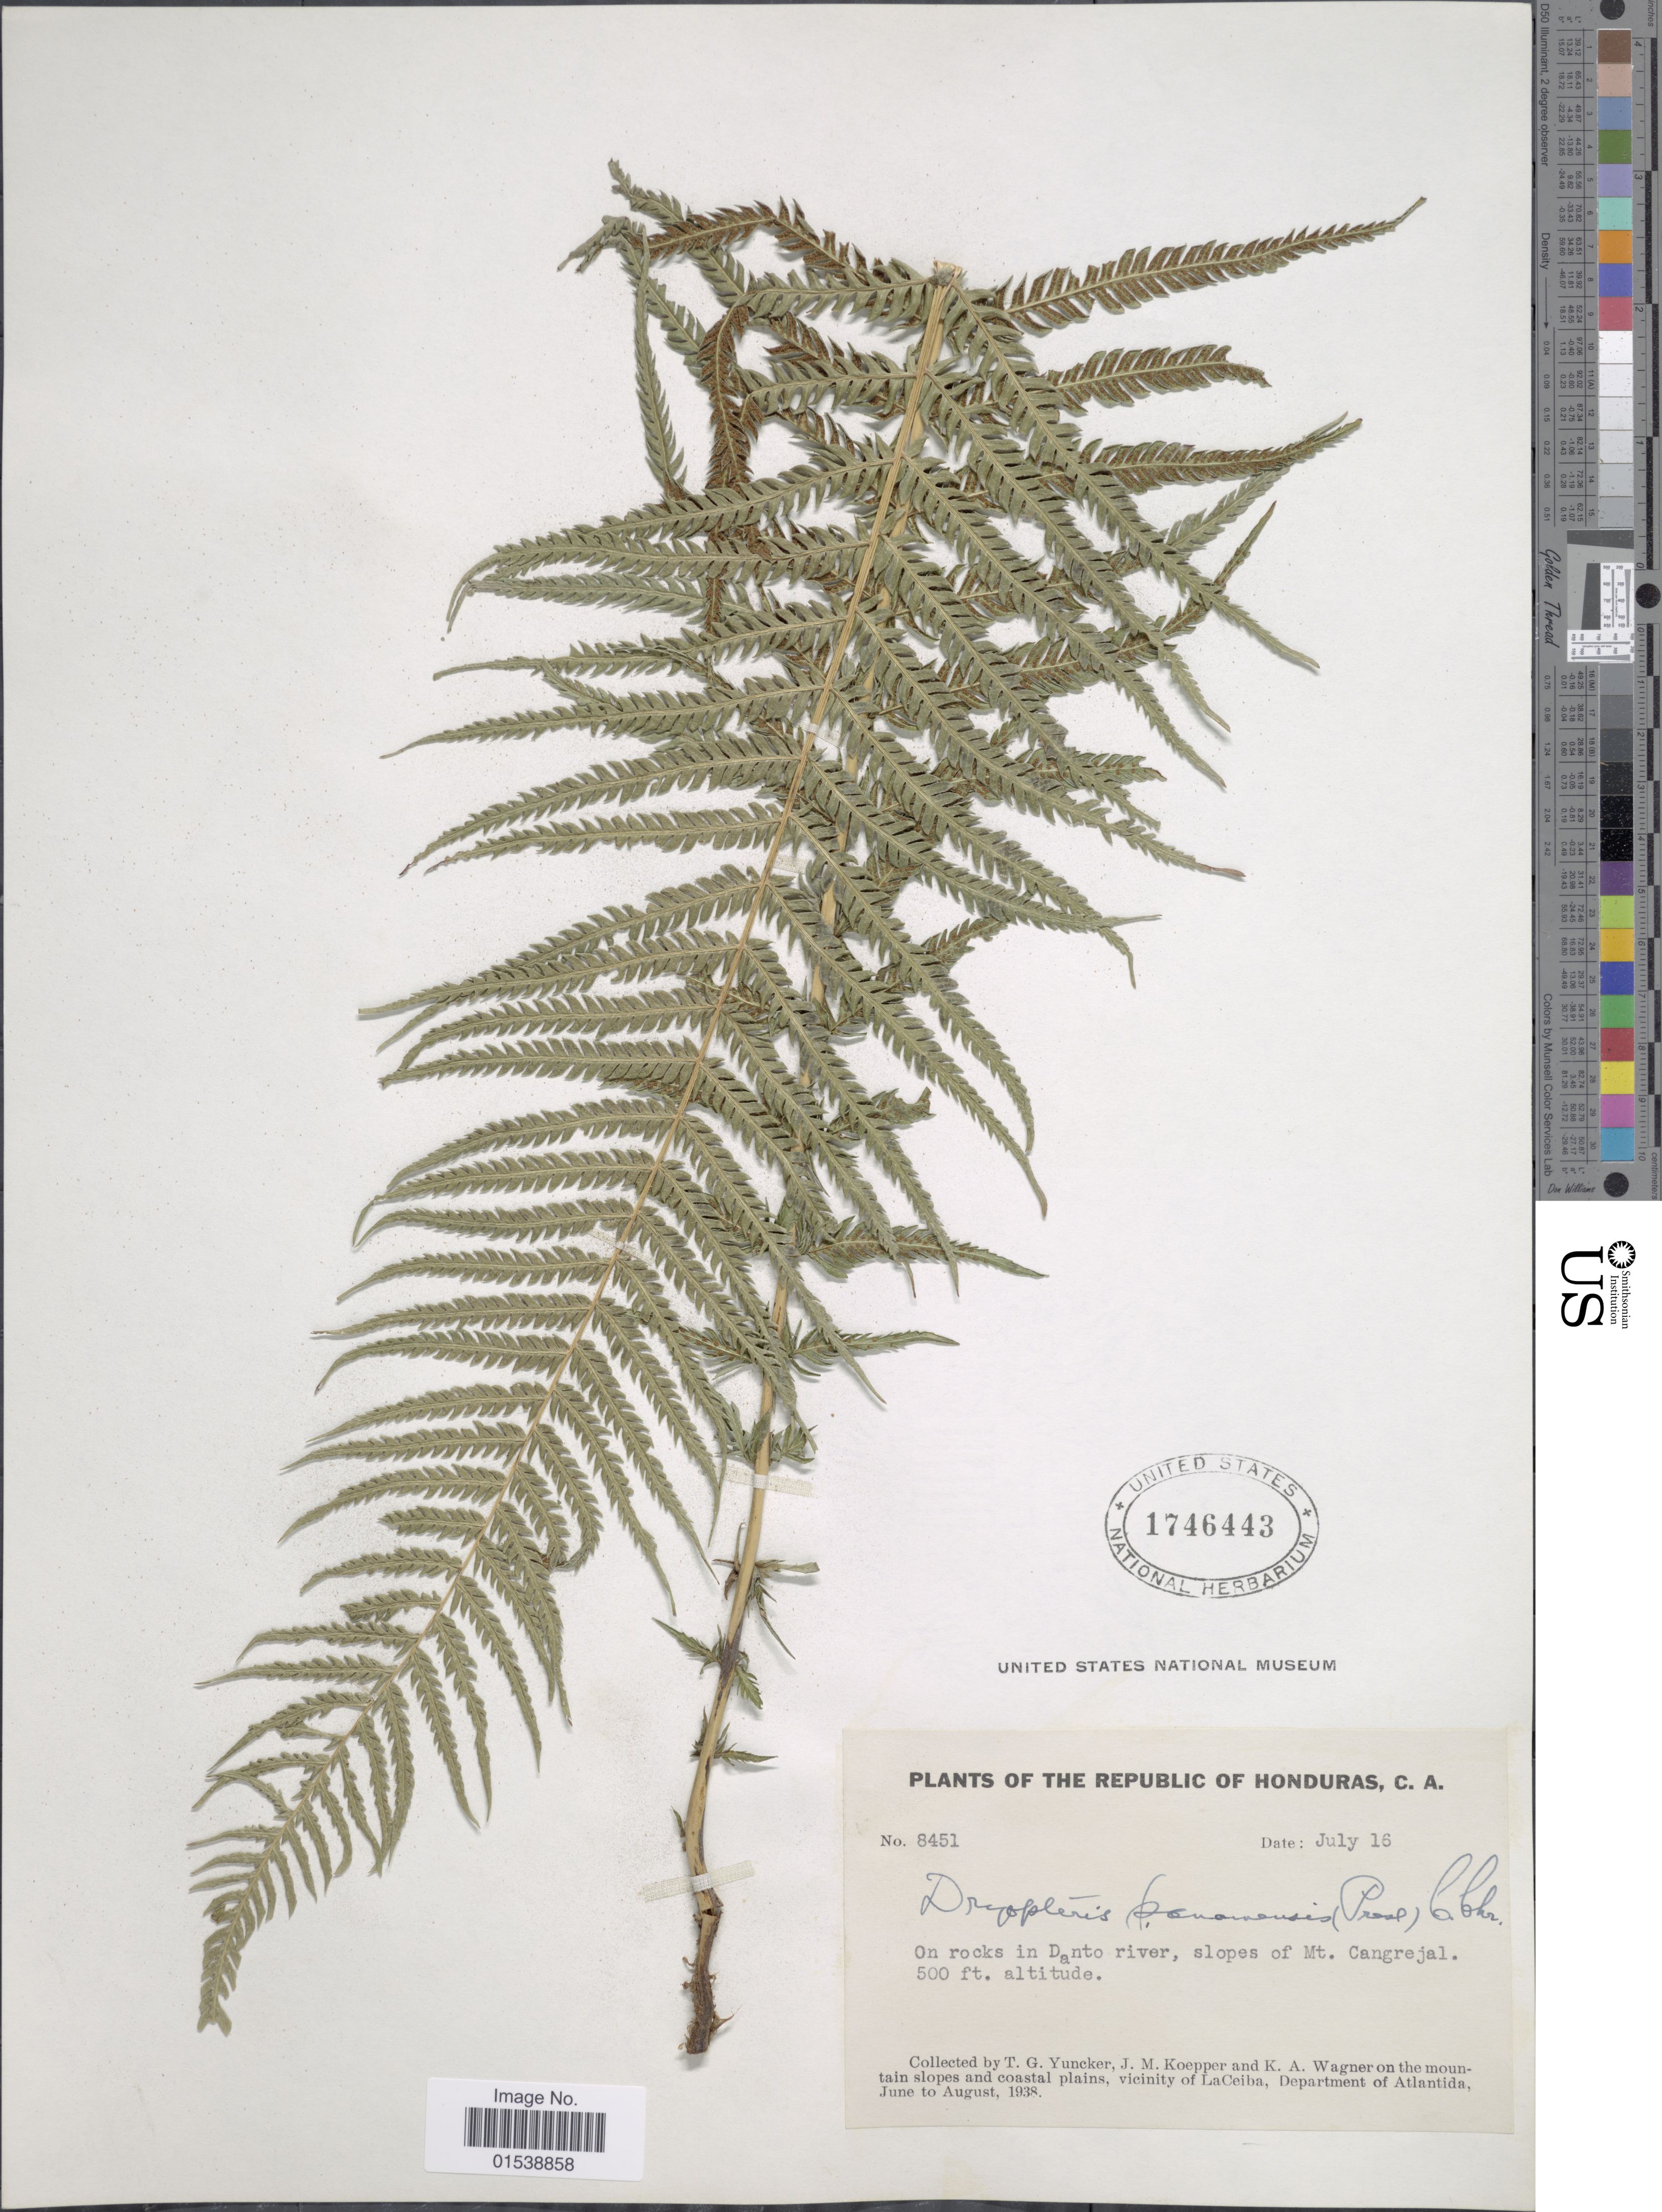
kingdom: Plantae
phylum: Tracheophyta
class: Polypodiopsida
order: Polypodiales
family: Thelypteridaceae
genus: Amauropelta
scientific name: Amauropelta resinifera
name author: (Desv.) Pic. Serm.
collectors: T. G. Yuncker, J. M. Koepper & K. A. Wagner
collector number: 8451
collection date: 1938-07-16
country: Honduras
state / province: Atlántida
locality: On rocks in Danto River, slopes of Mt. Cangrejal, Republic of Honduras, C. A., on the mountain slopes and coastal plains, vicinity of LaCeiba, Department of Atlantida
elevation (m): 152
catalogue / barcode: US 1746443